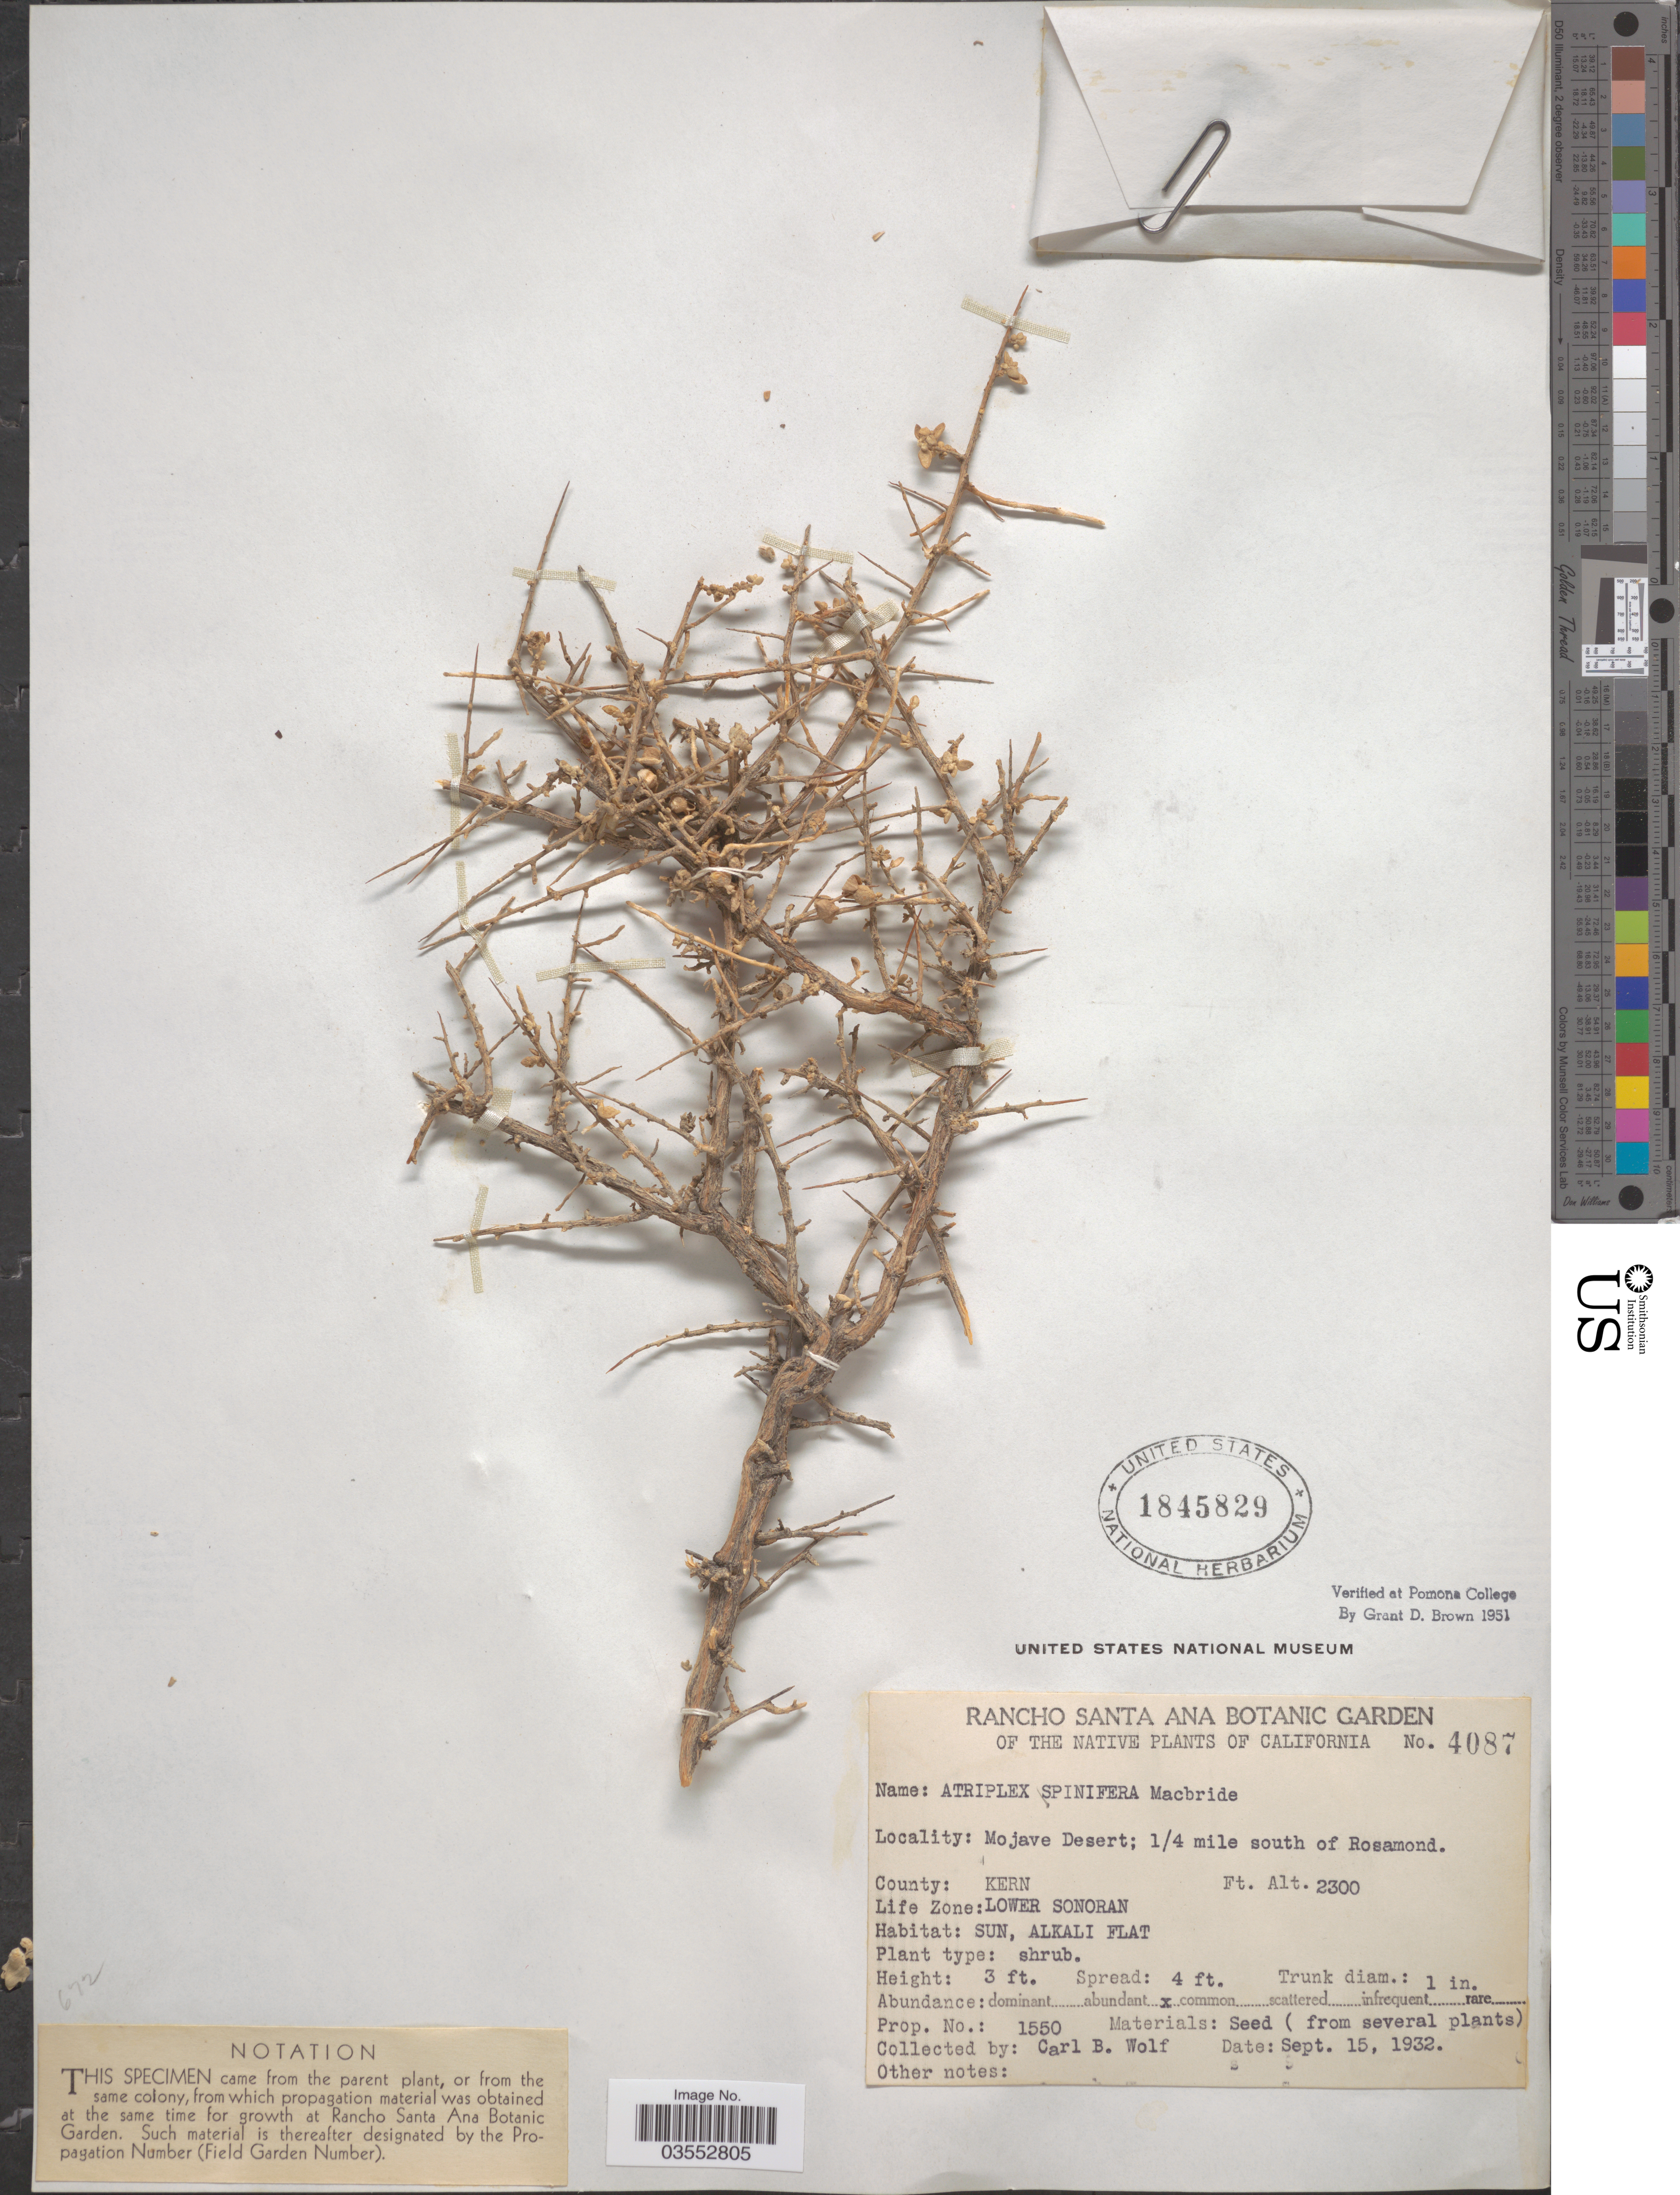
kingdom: Plantae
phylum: Tracheophyta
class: Magnoliopsida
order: Caryophyllales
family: Amaranthaceae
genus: Atriplex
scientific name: Atriplex spinifera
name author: J.F. Macbr.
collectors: C. B. Wolf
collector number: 4087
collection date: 1932-09-15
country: United States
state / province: California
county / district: Kern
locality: Mojave Desert; 1/4 mile south of Rosamond. County: Kern. Life Zone: Lower Sonoran.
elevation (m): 701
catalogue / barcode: US 1845829